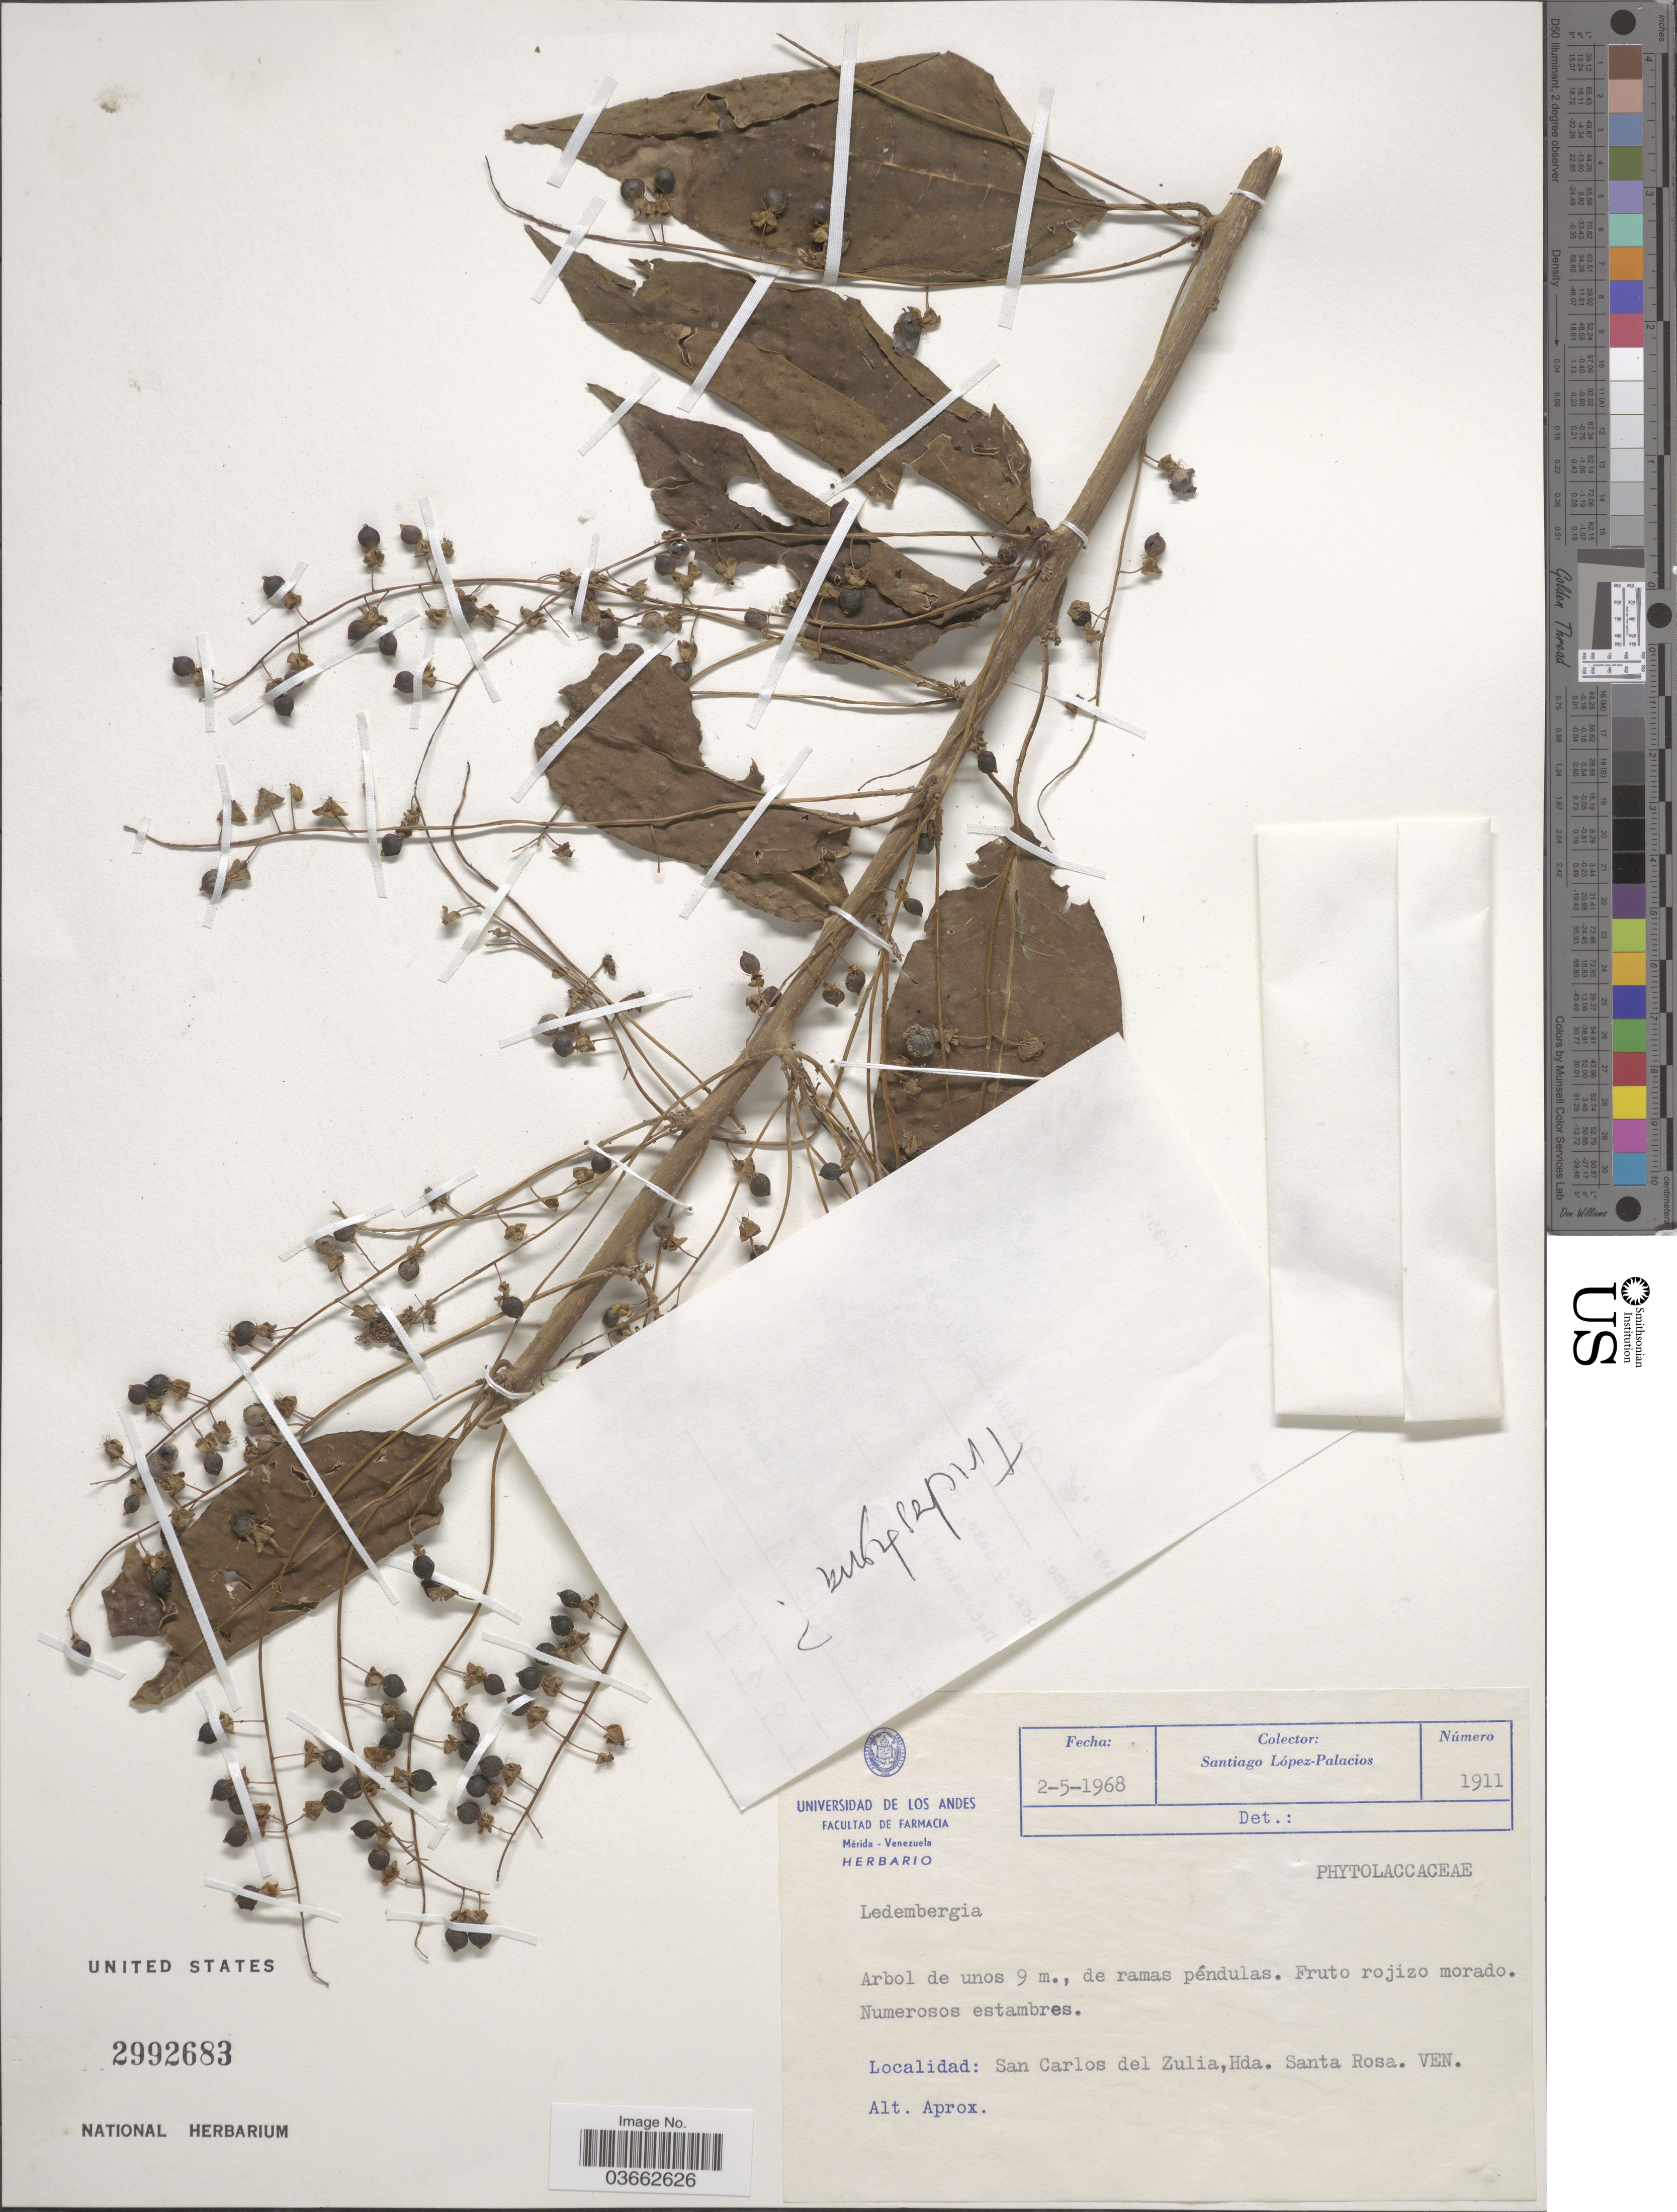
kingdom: Plantae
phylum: Tracheophyta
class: Magnoliopsida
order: Caryophyllales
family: Phytolaccaceae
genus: Trichostigma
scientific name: Trichostigma octandrum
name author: (L.) H. Walter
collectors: S. López-Palacios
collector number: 1911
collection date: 1968-05-02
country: Venezuela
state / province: Zulia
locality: San Carlos del Zulia, Hda. Santa Rosa.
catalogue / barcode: US 2992683